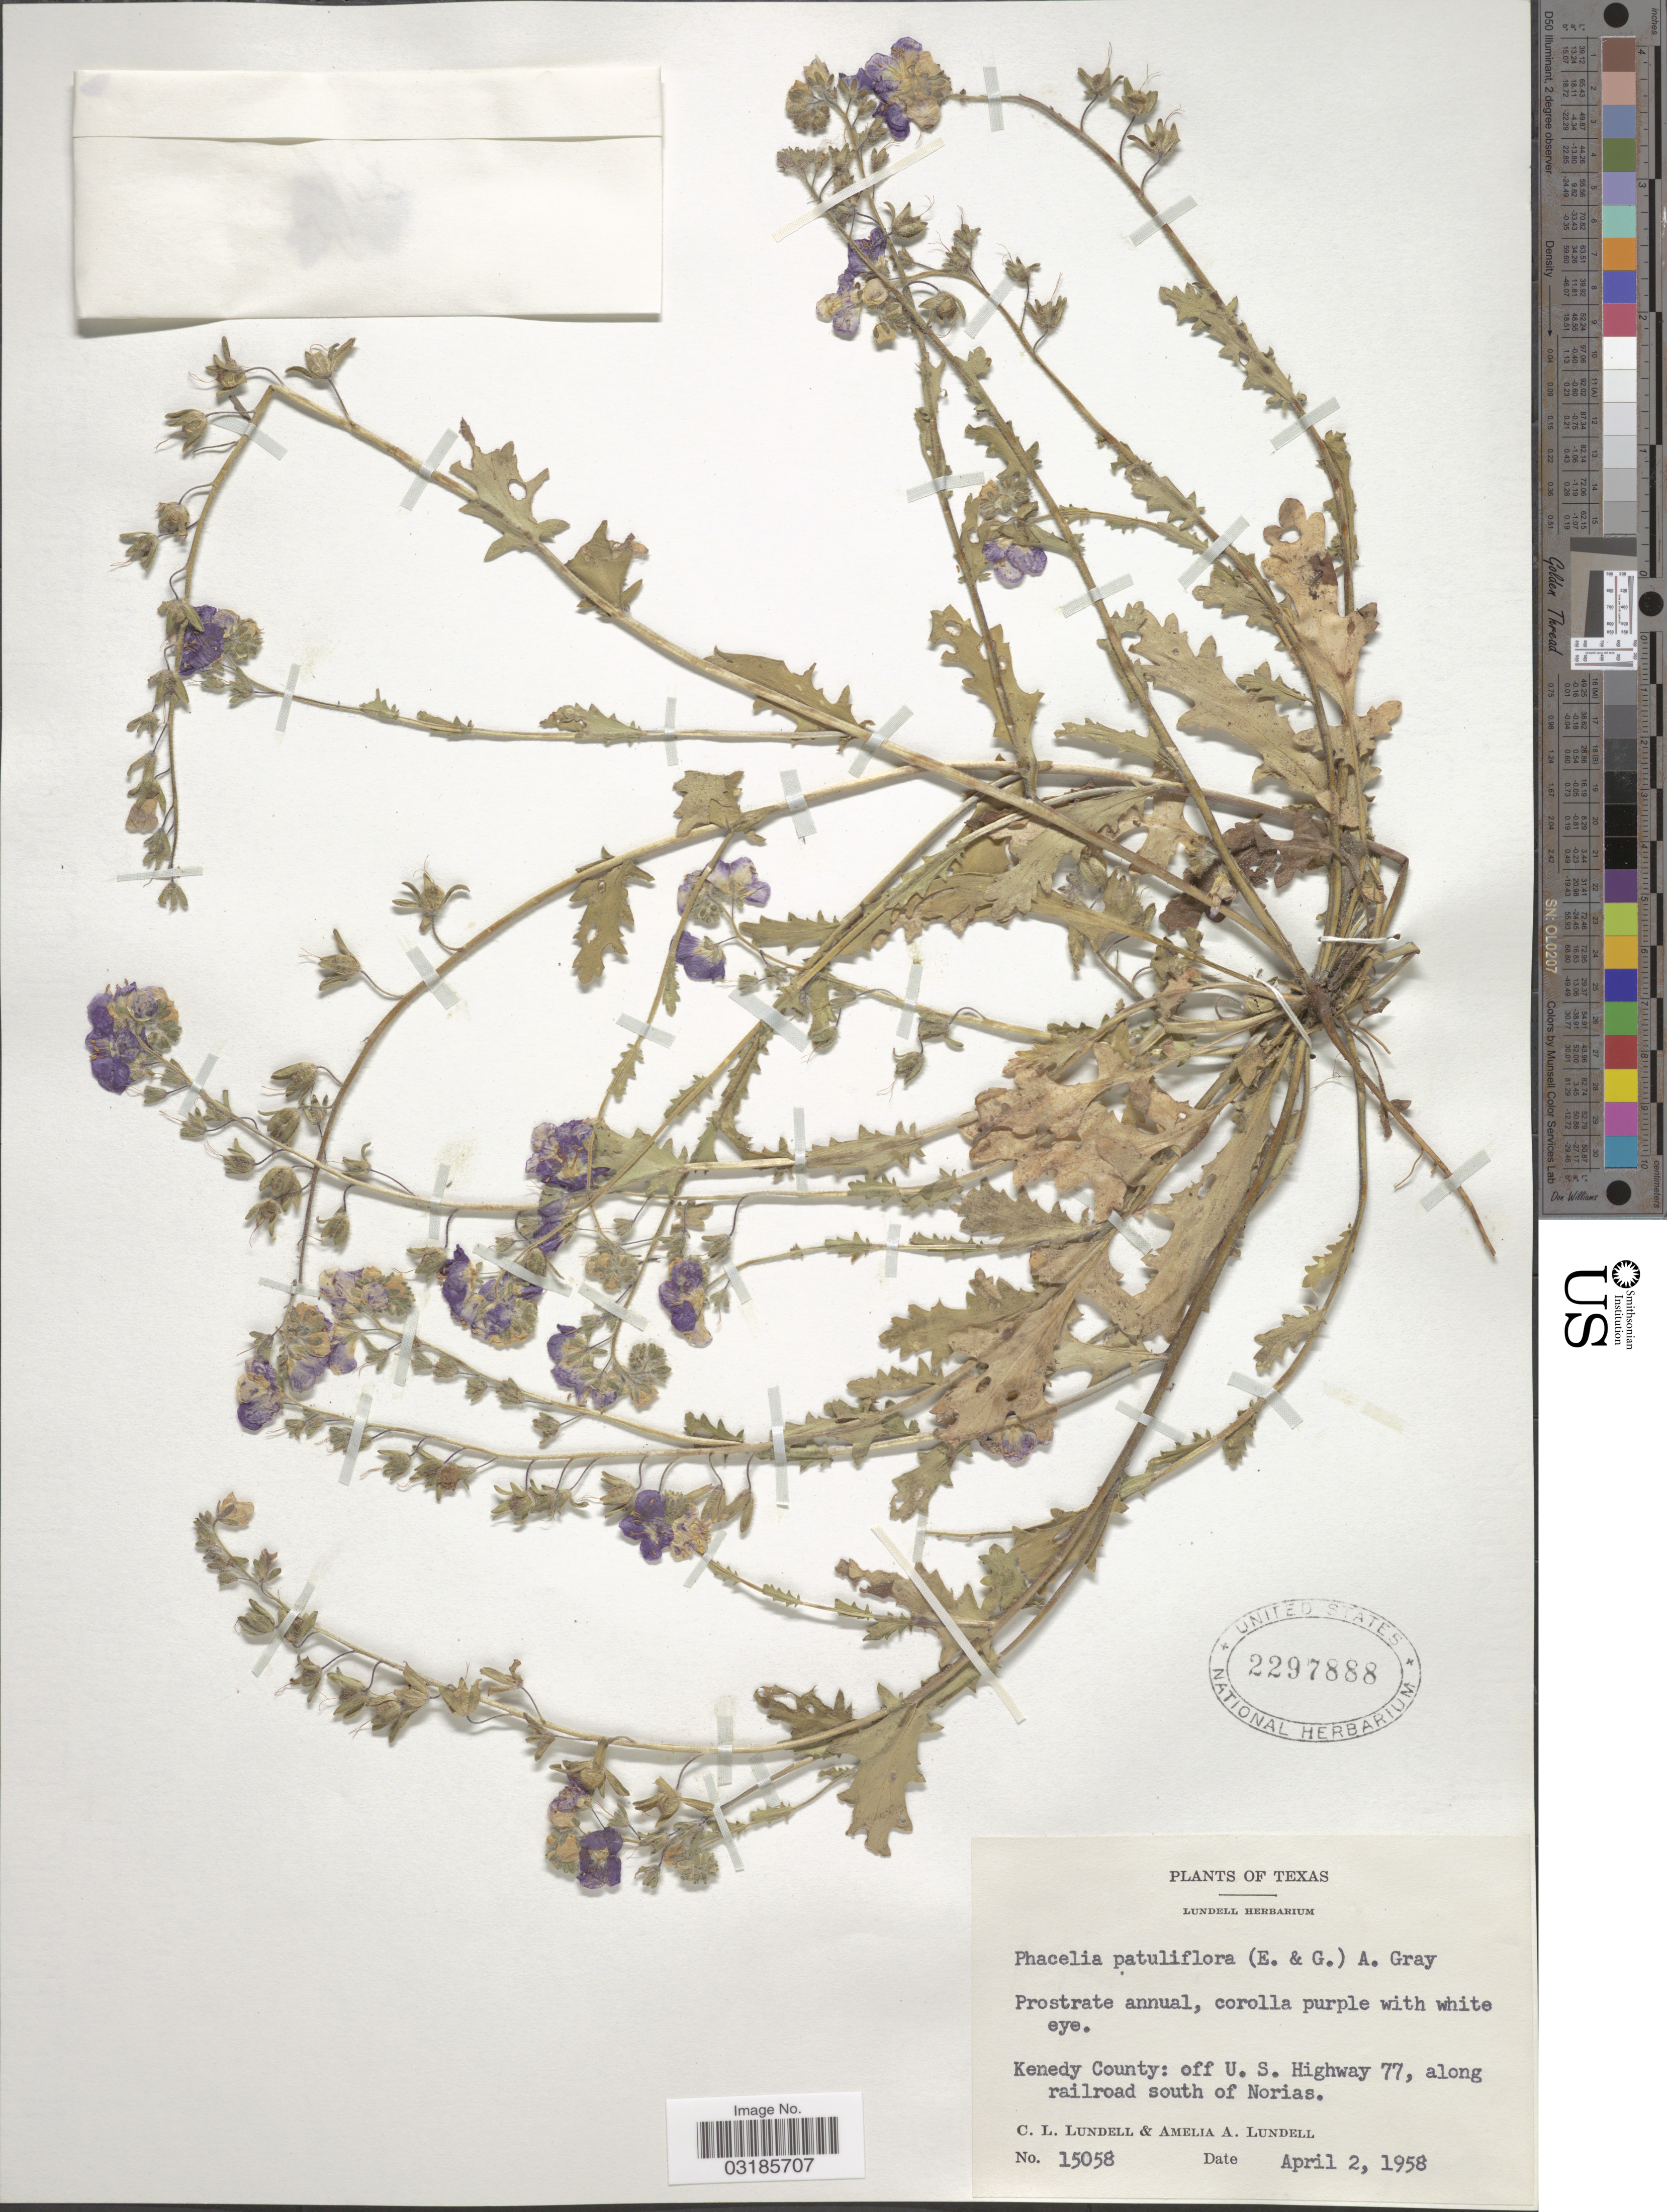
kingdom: Plantae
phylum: Tracheophyta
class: Magnoliopsida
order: Boraginales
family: Hydrophyllaceae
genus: Phacelia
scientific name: Phacelia patuliflora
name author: (Engelm. & A. Gray) A. Gray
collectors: C. L. Lundell & A. A. Lundell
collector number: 15058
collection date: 1958-04-02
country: United States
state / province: Texas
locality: Kenedy County: off U.S. Highway 77, along railroad south of Norias.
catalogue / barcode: US 2297888